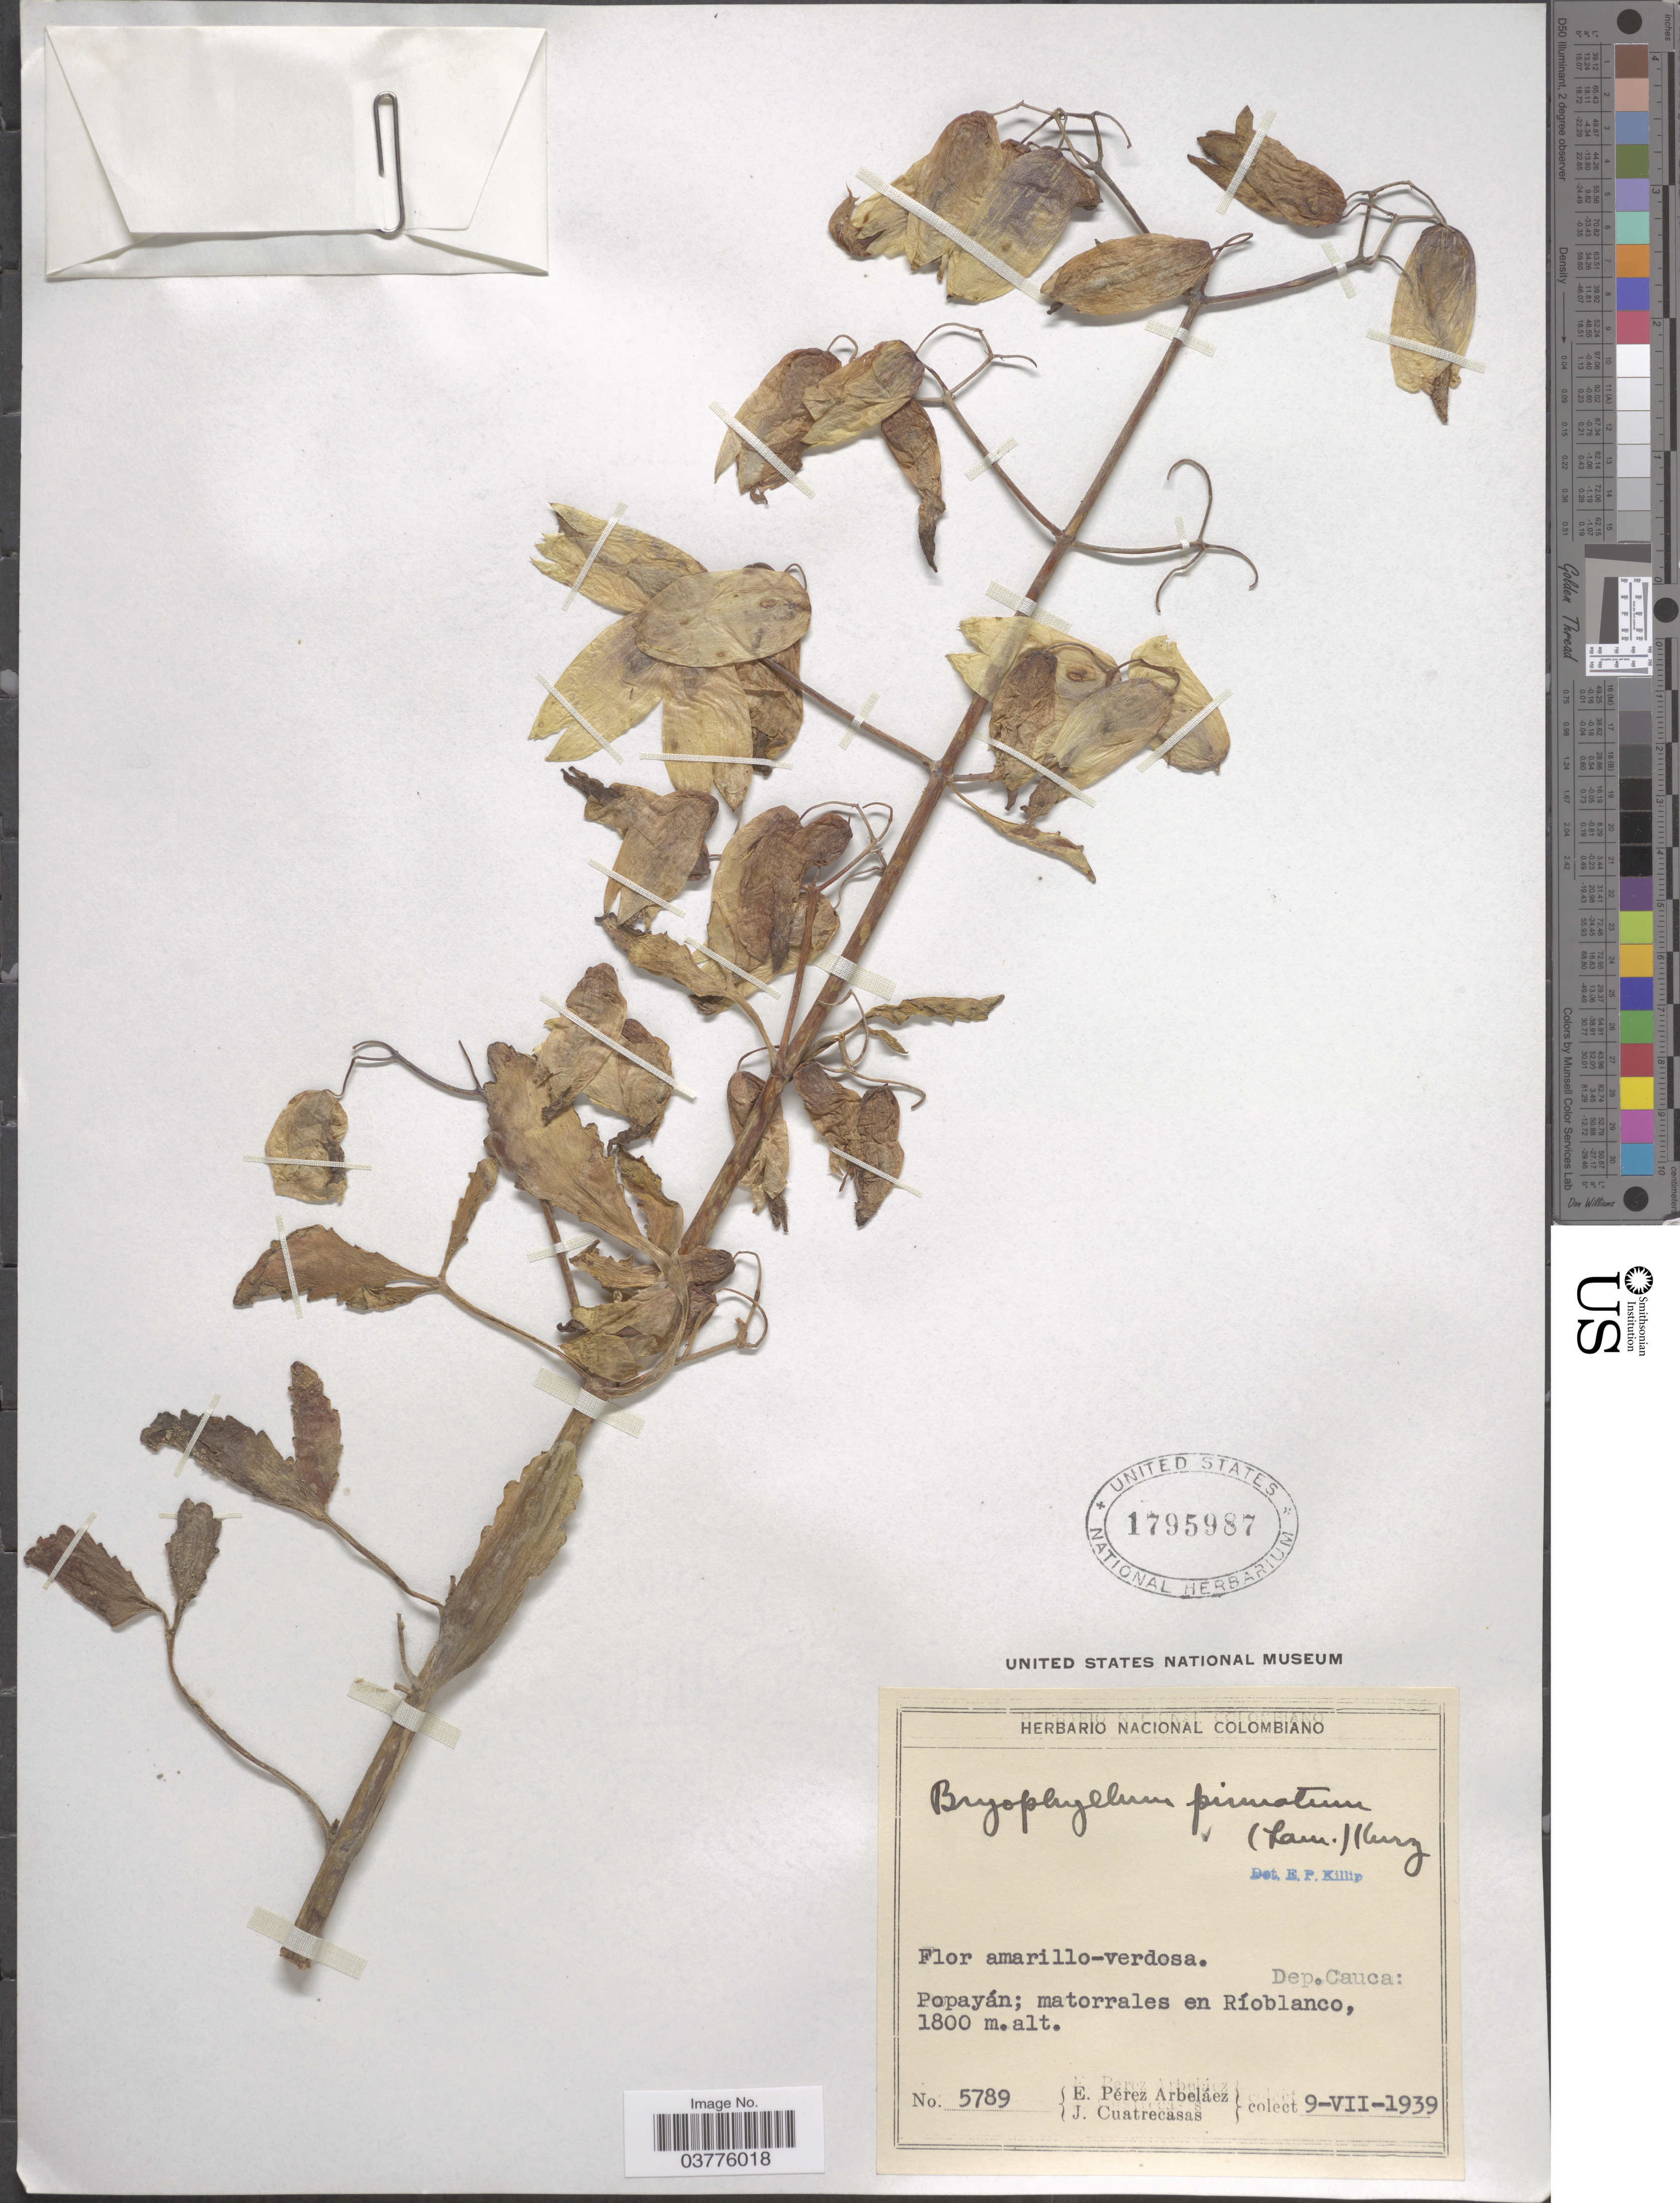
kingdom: Plantae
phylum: Tracheophyta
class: Magnoliopsida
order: Saxifragales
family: Crassulaceae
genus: Kalanchoe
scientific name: Kalanchoe pinnata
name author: (Lam.) Pers.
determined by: Strong, Mark T., (BOT), Smithsonian Institution - National Museum of Natural History (UNITED STATES)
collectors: E. Pérez Arbeláez & J. Cuatrecasas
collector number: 5789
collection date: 1939-07-09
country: Colombia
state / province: Cauca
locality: Dep. Cauca: Popayán; matorrales en Ríoblanco.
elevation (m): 1800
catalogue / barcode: US 1795987